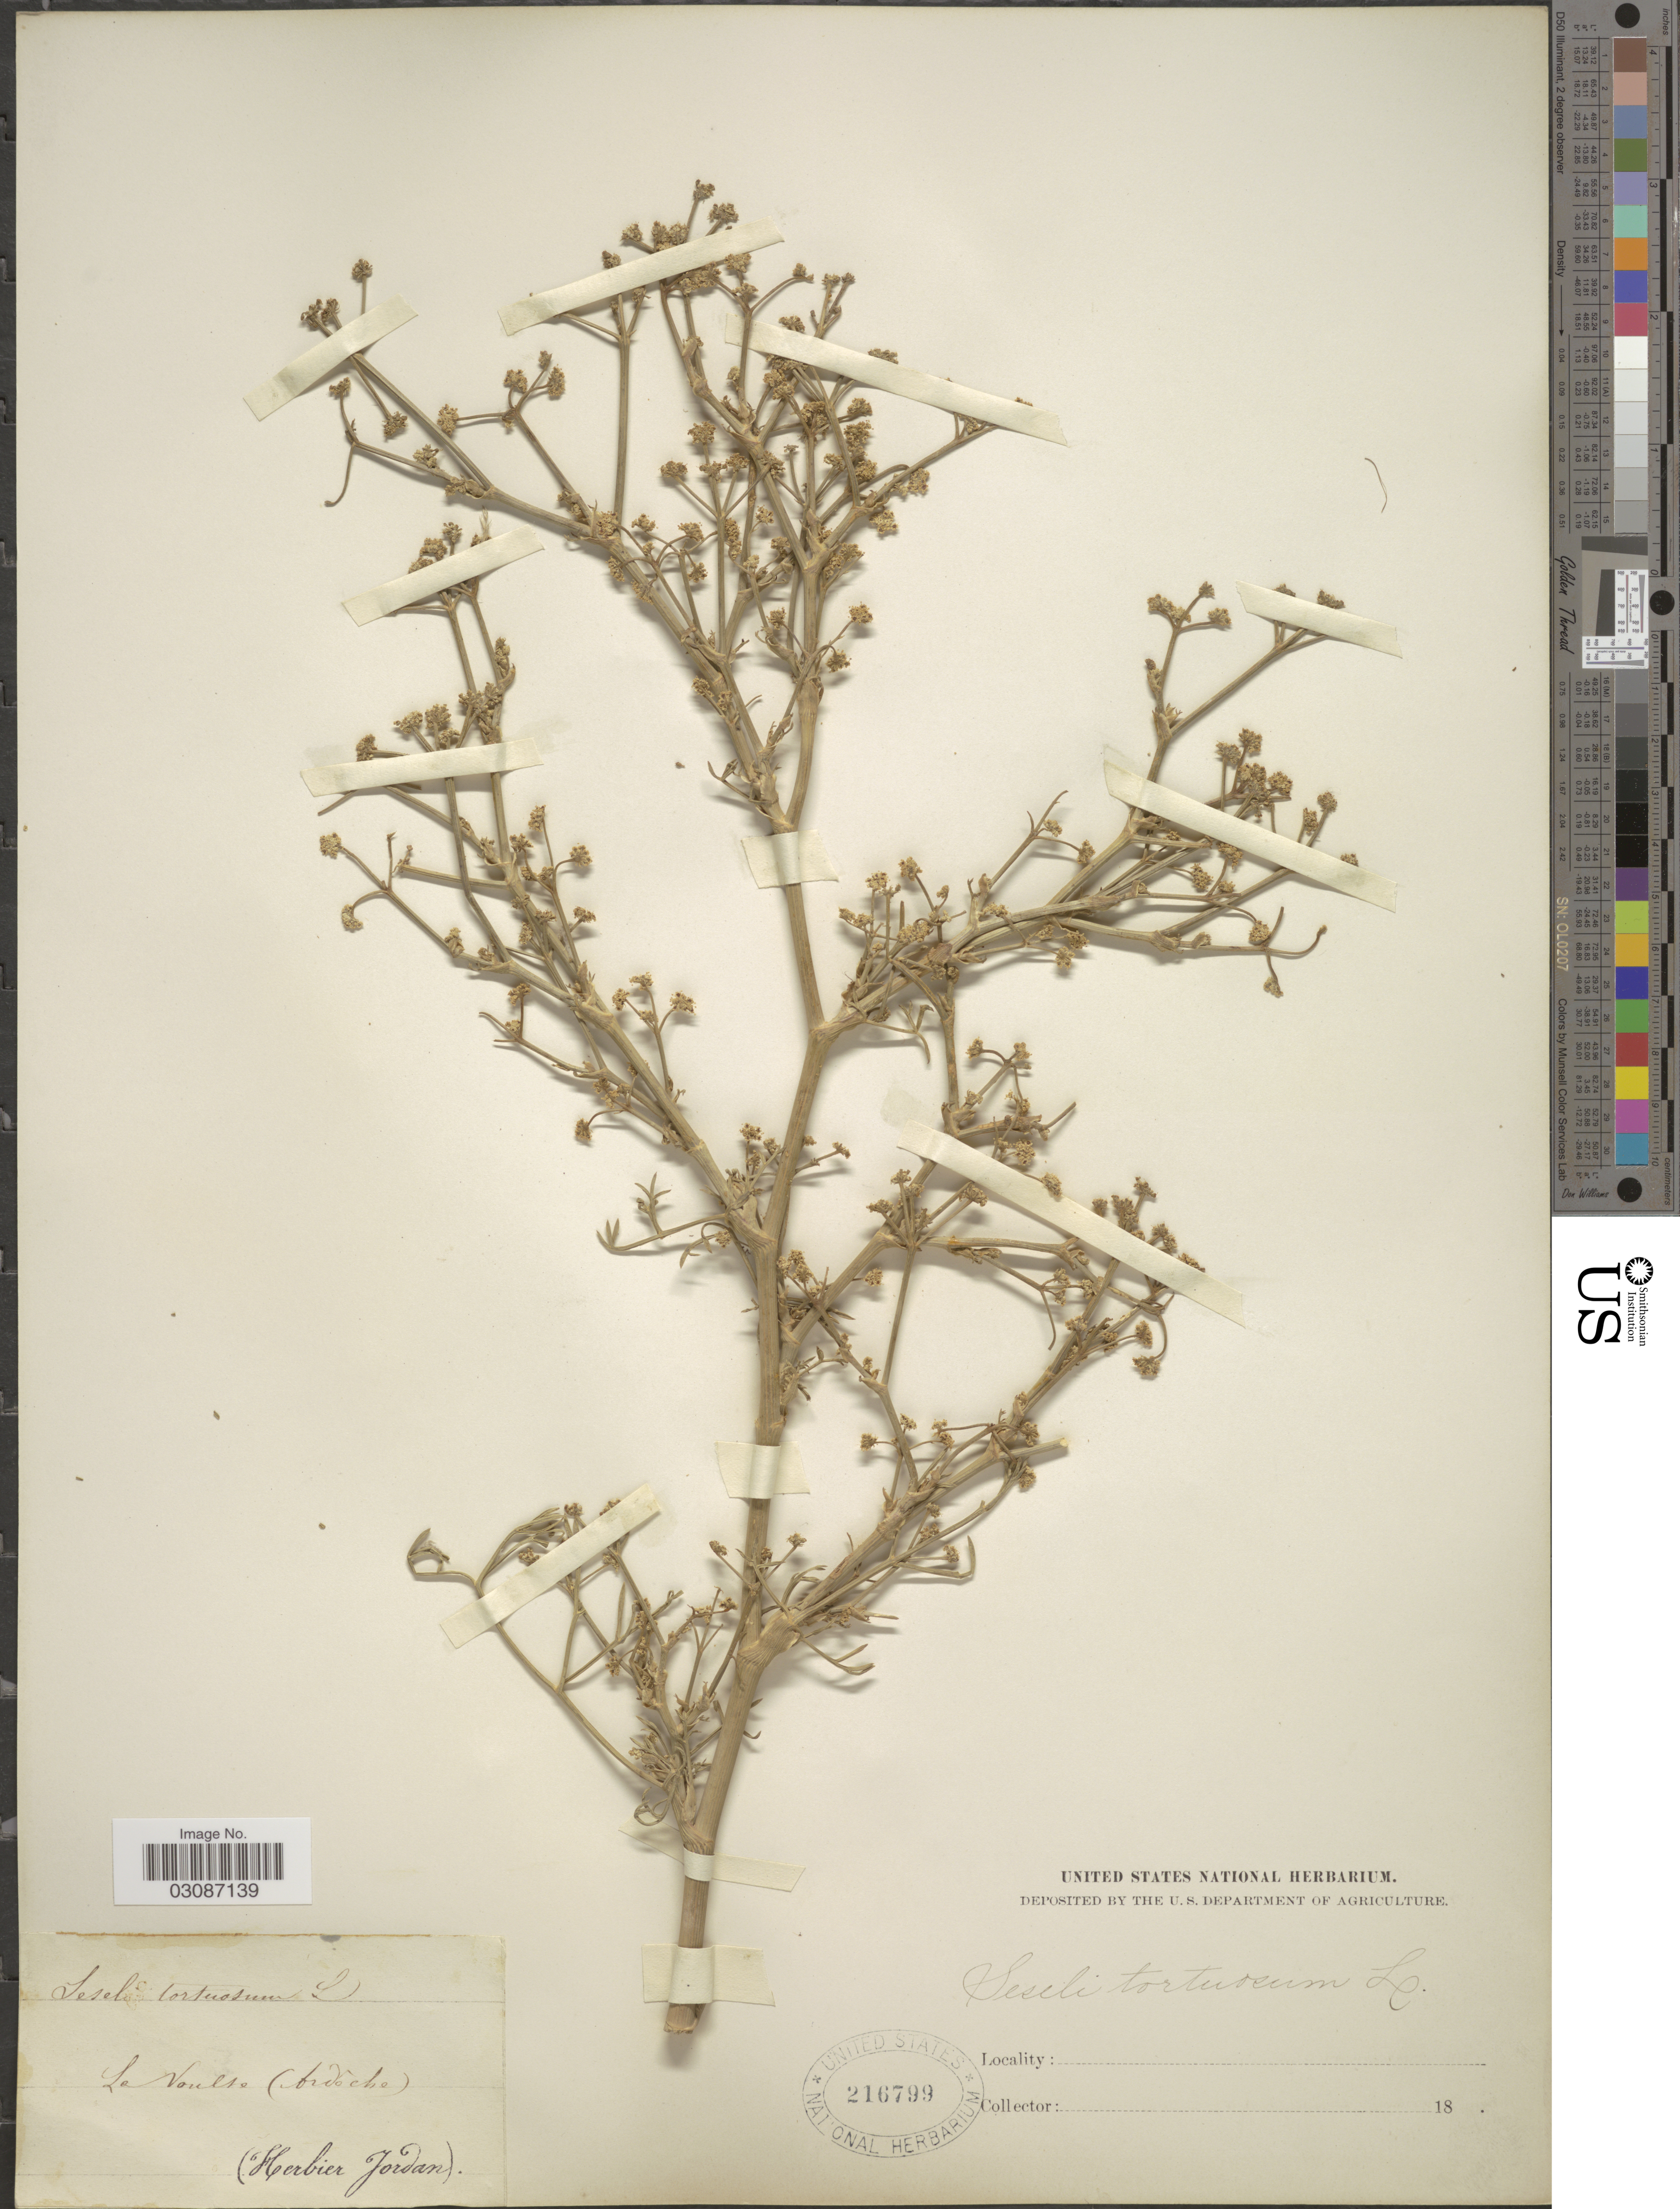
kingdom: Plantae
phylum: Tracheophyta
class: Magnoliopsida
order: Apiales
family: Apiaceae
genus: Seseli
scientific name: Seseli tortuosum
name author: L.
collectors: ex herb. Jordan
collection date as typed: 18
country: France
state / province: Auvergne-Rhône-Alpes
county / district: Ardèche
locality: La Voulte (Ardeche).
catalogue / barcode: US 216799